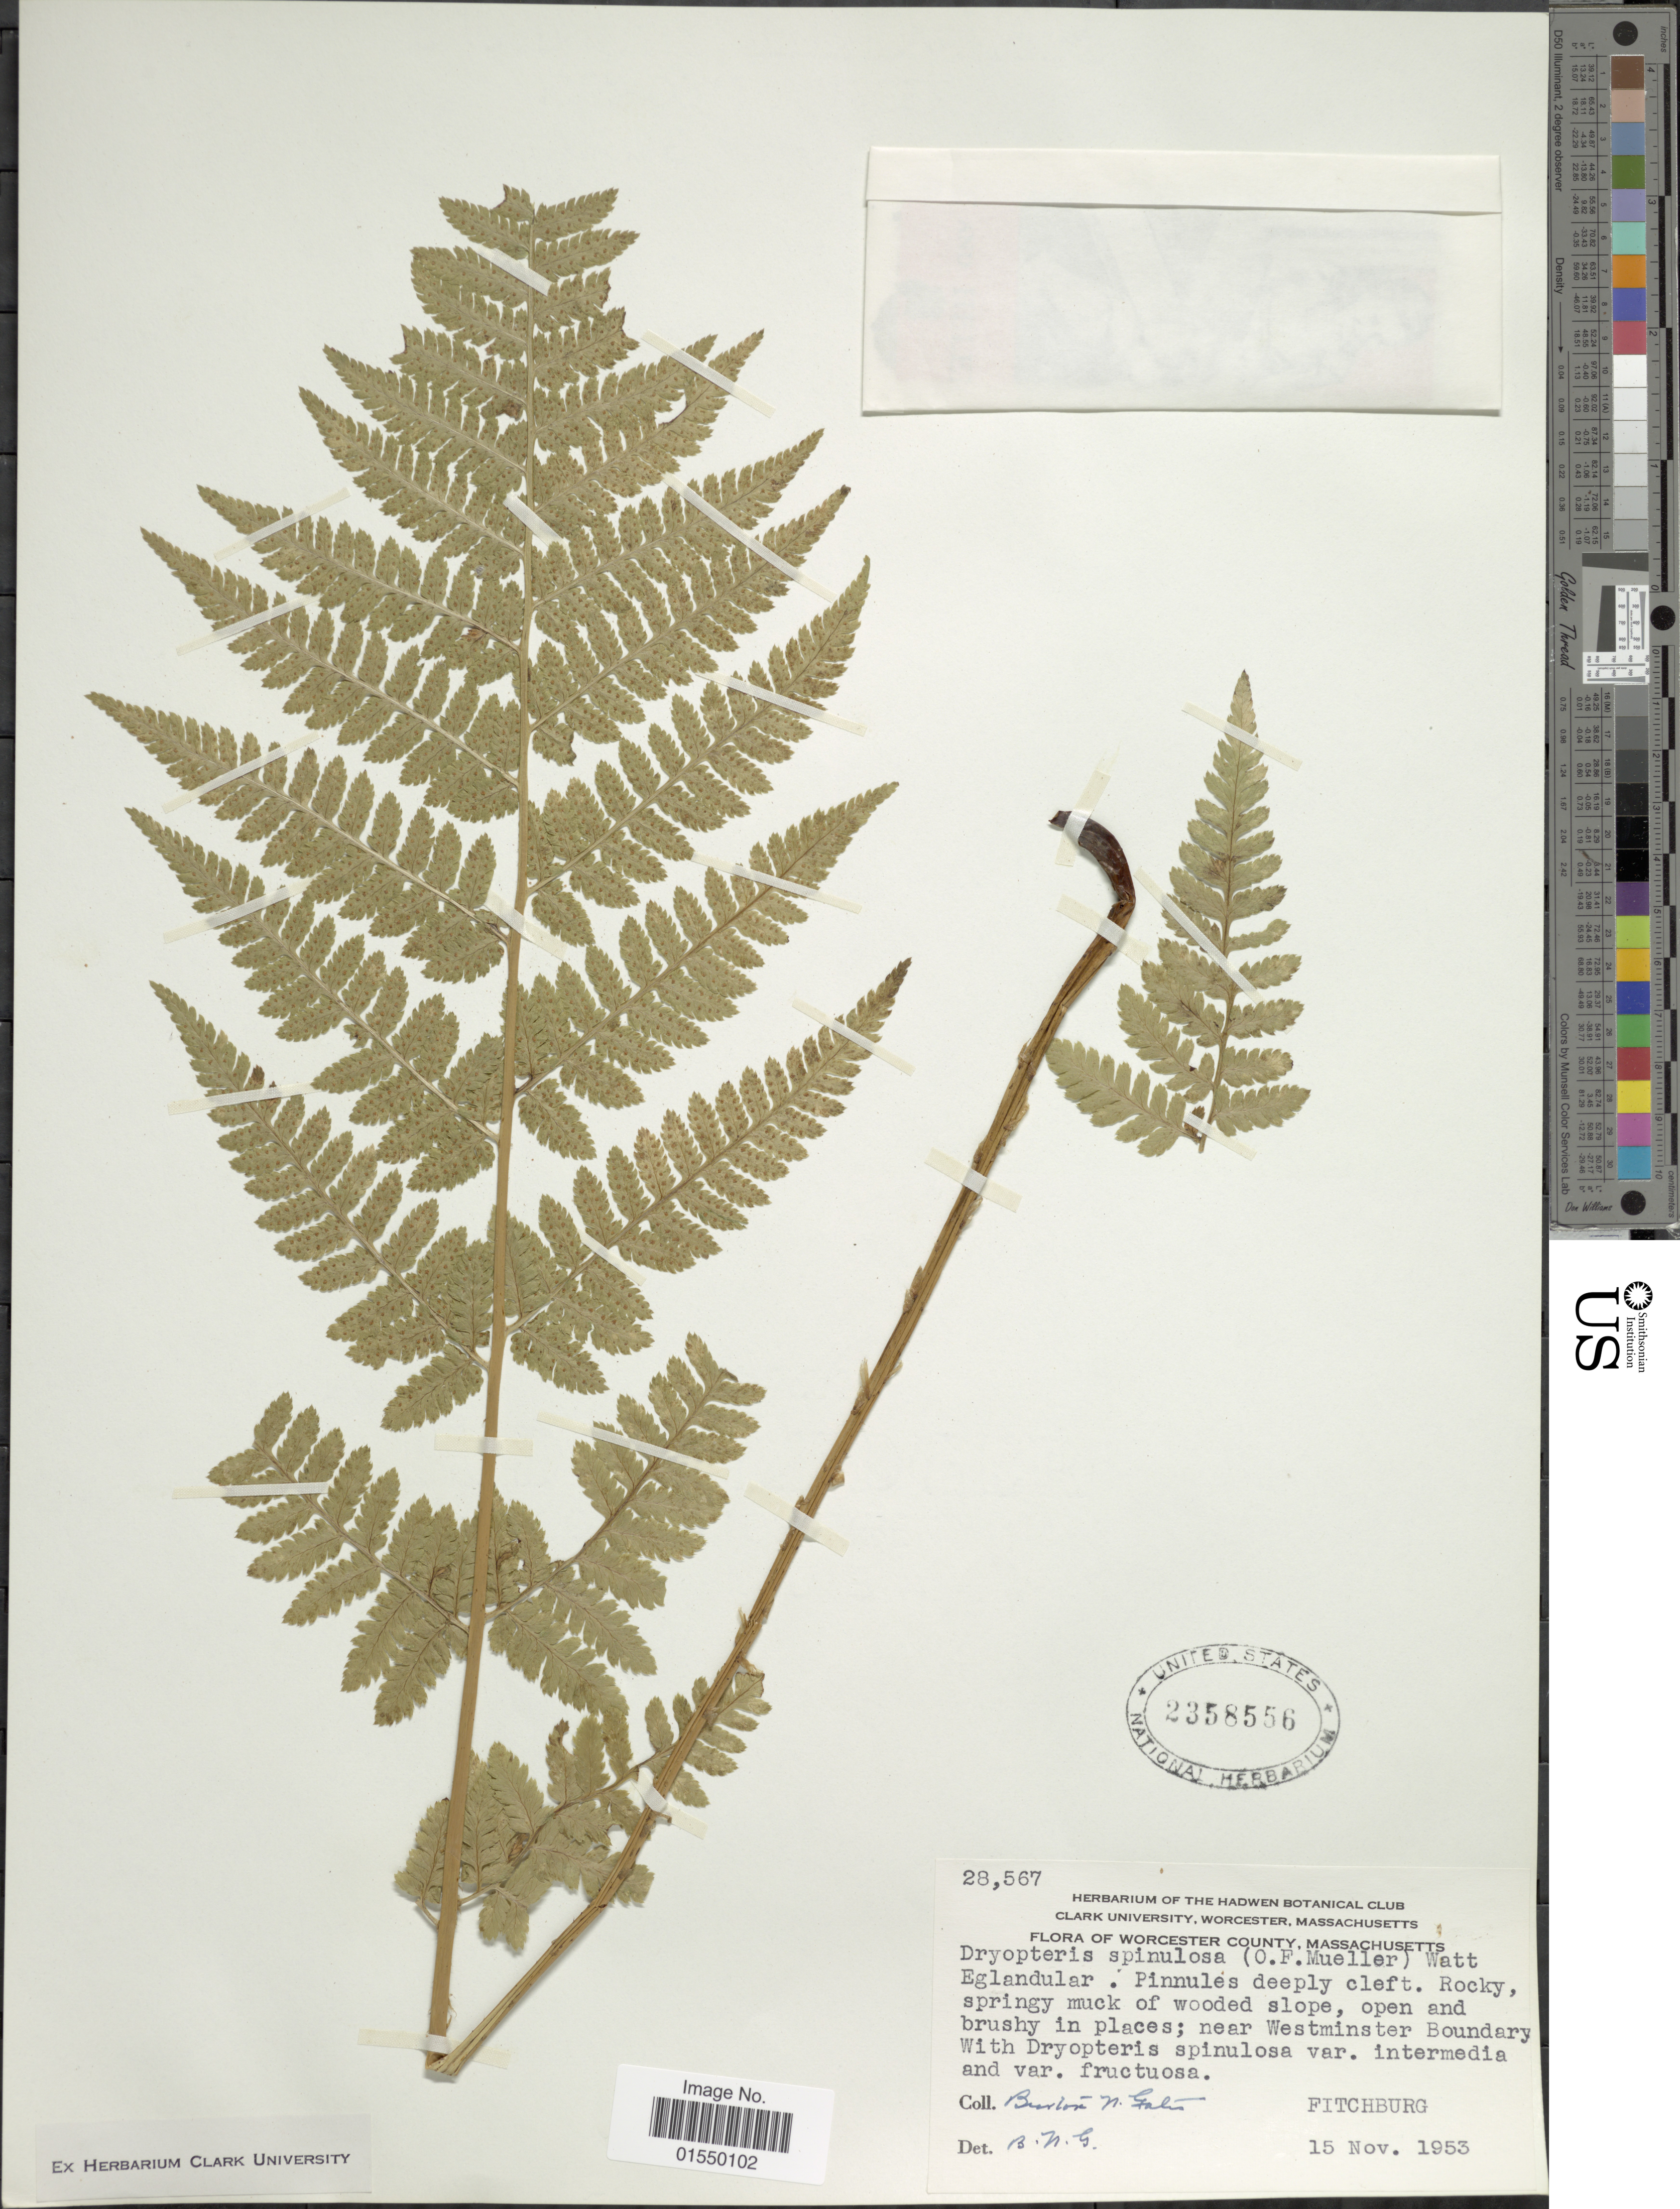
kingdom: Plantae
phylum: Tracheophyta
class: Polypodiopsida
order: Polypodiales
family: Dryopteridaceae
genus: Dryopteris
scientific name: Dryopteris carthusiana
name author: (Villars) H.P. Fuchs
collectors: B. N. Gates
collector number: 28567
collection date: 1953-11-15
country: United States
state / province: Massachusetts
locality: Worcester County, Massachusetts, near Westminster Boundary, Fitchburg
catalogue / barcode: US 2358556